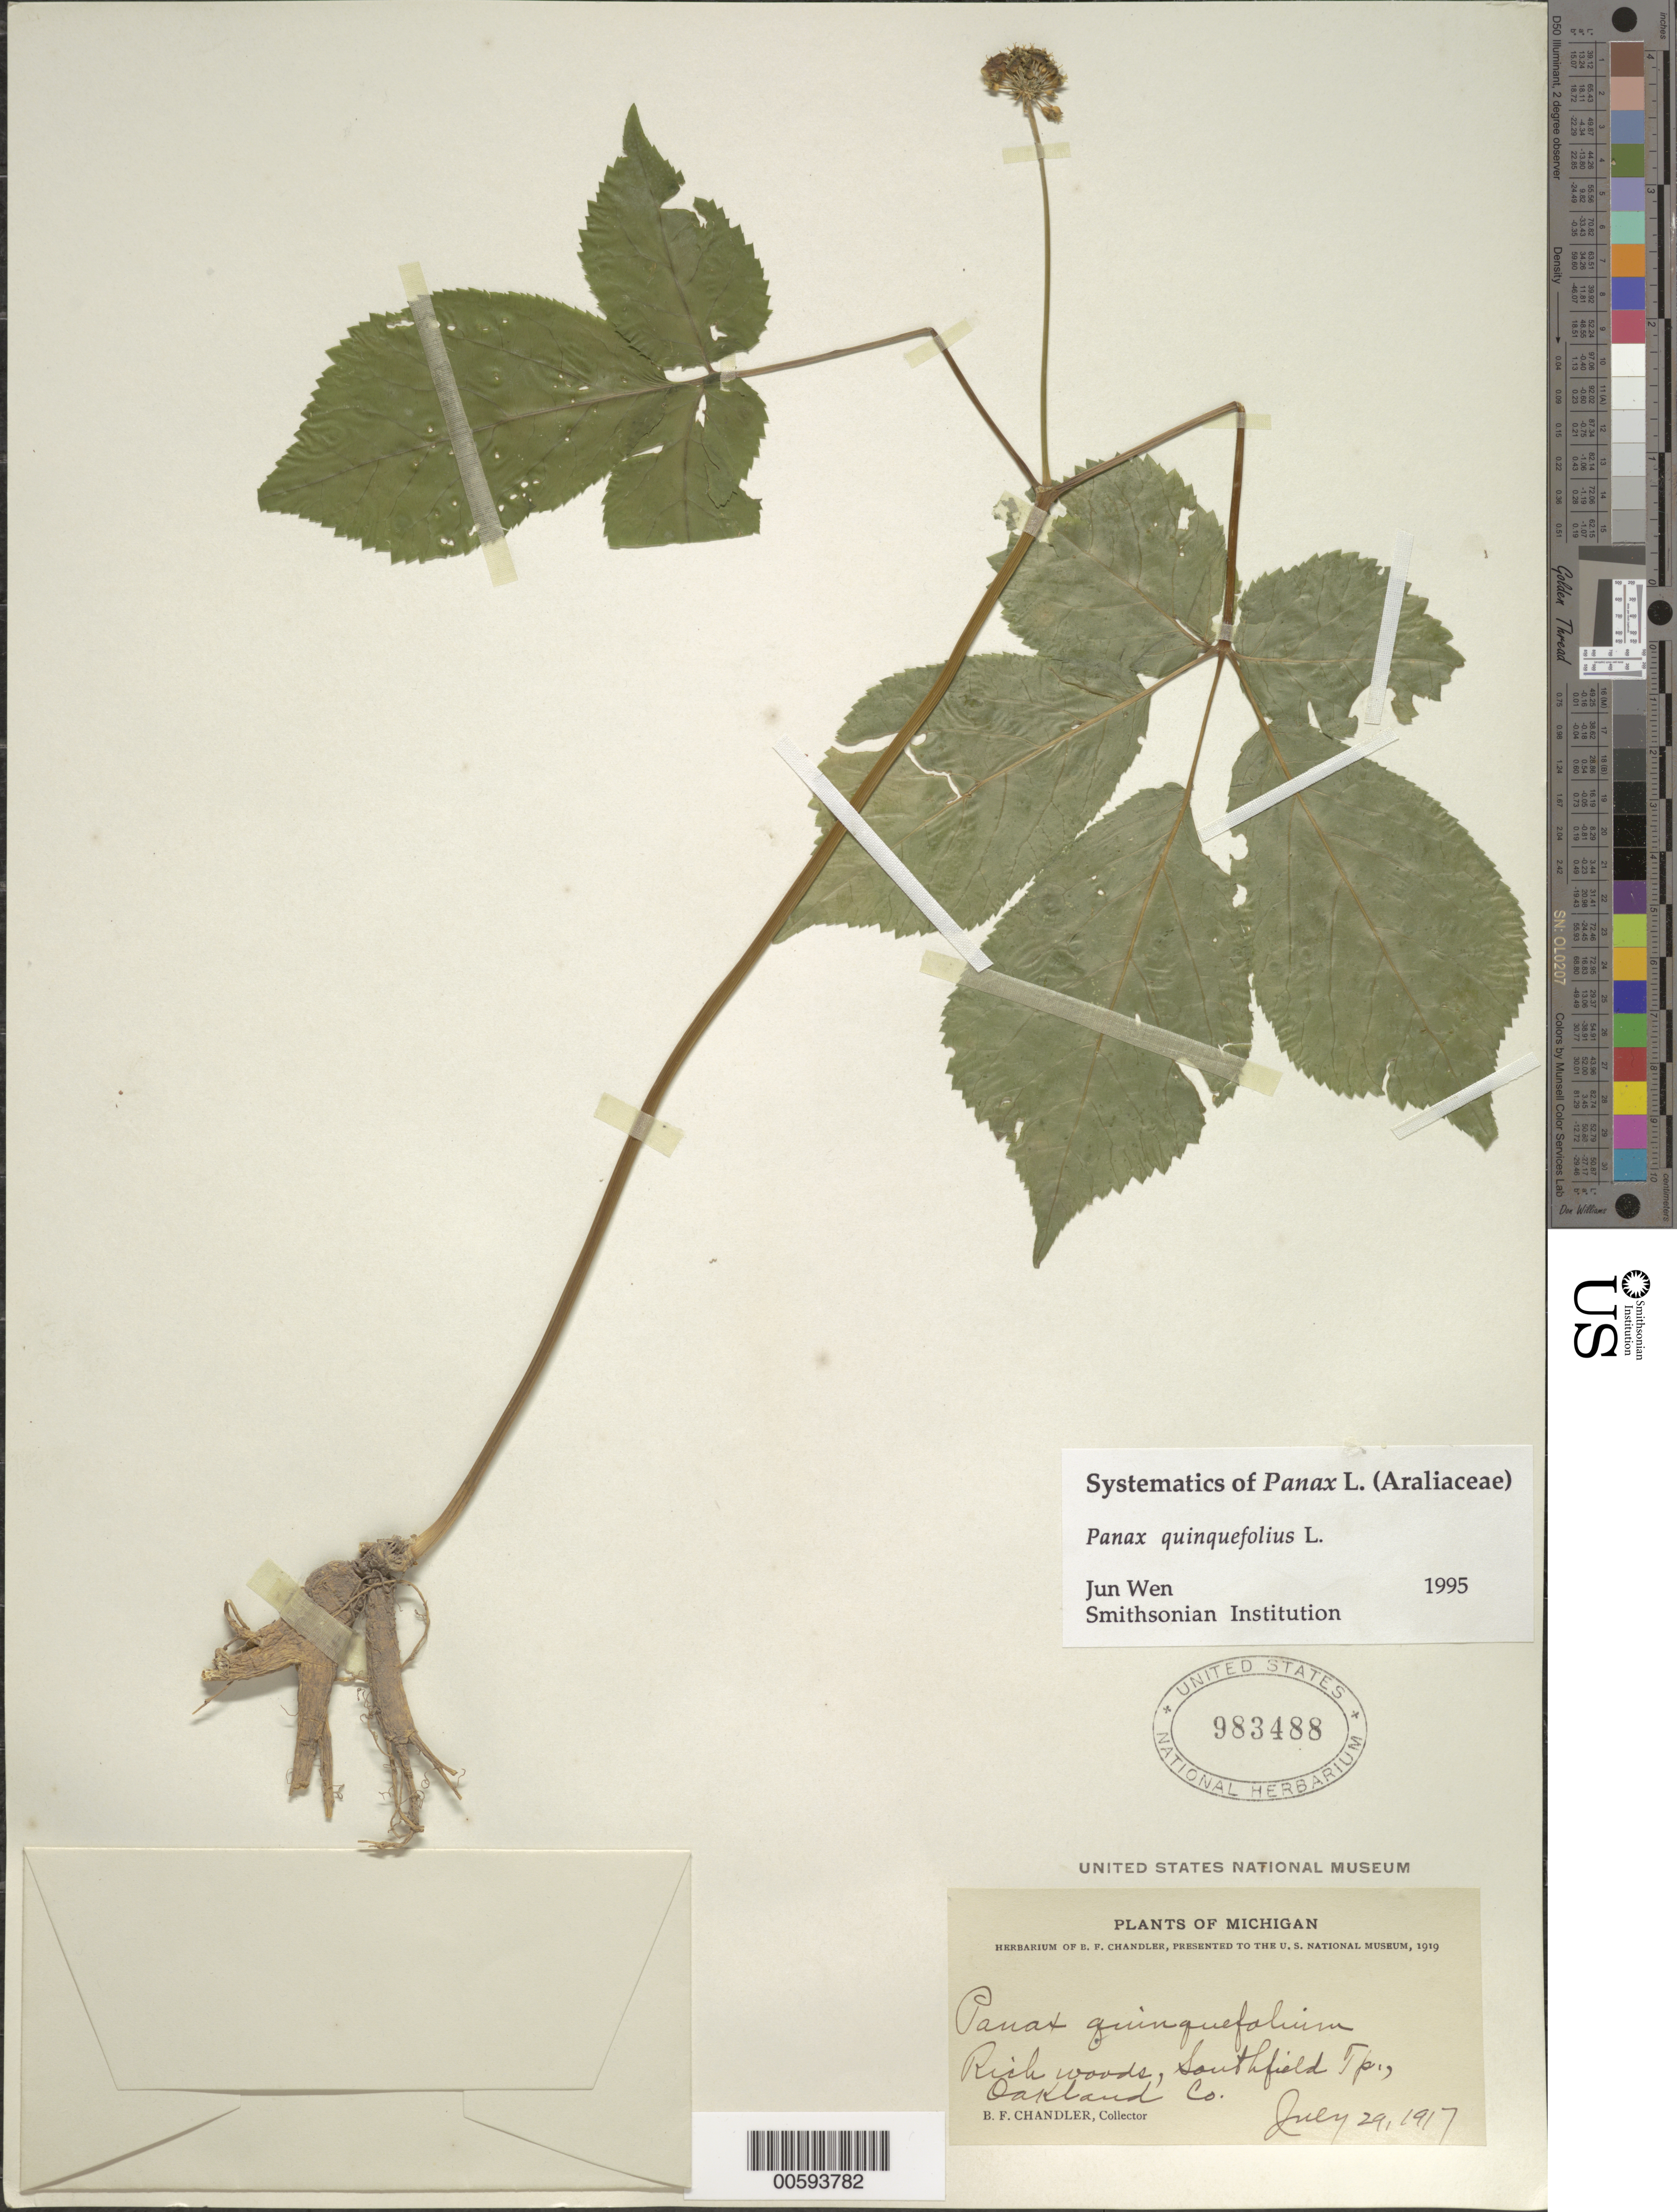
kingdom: Plantae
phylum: Tracheophyta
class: Magnoliopsida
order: Apiales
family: Araliaceae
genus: Panax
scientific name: Panax quinquefolius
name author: L.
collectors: B. F. Chandler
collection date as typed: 29 Jul 1917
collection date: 1917-07-29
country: United States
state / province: Michigan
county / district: Oakland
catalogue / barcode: US 983488